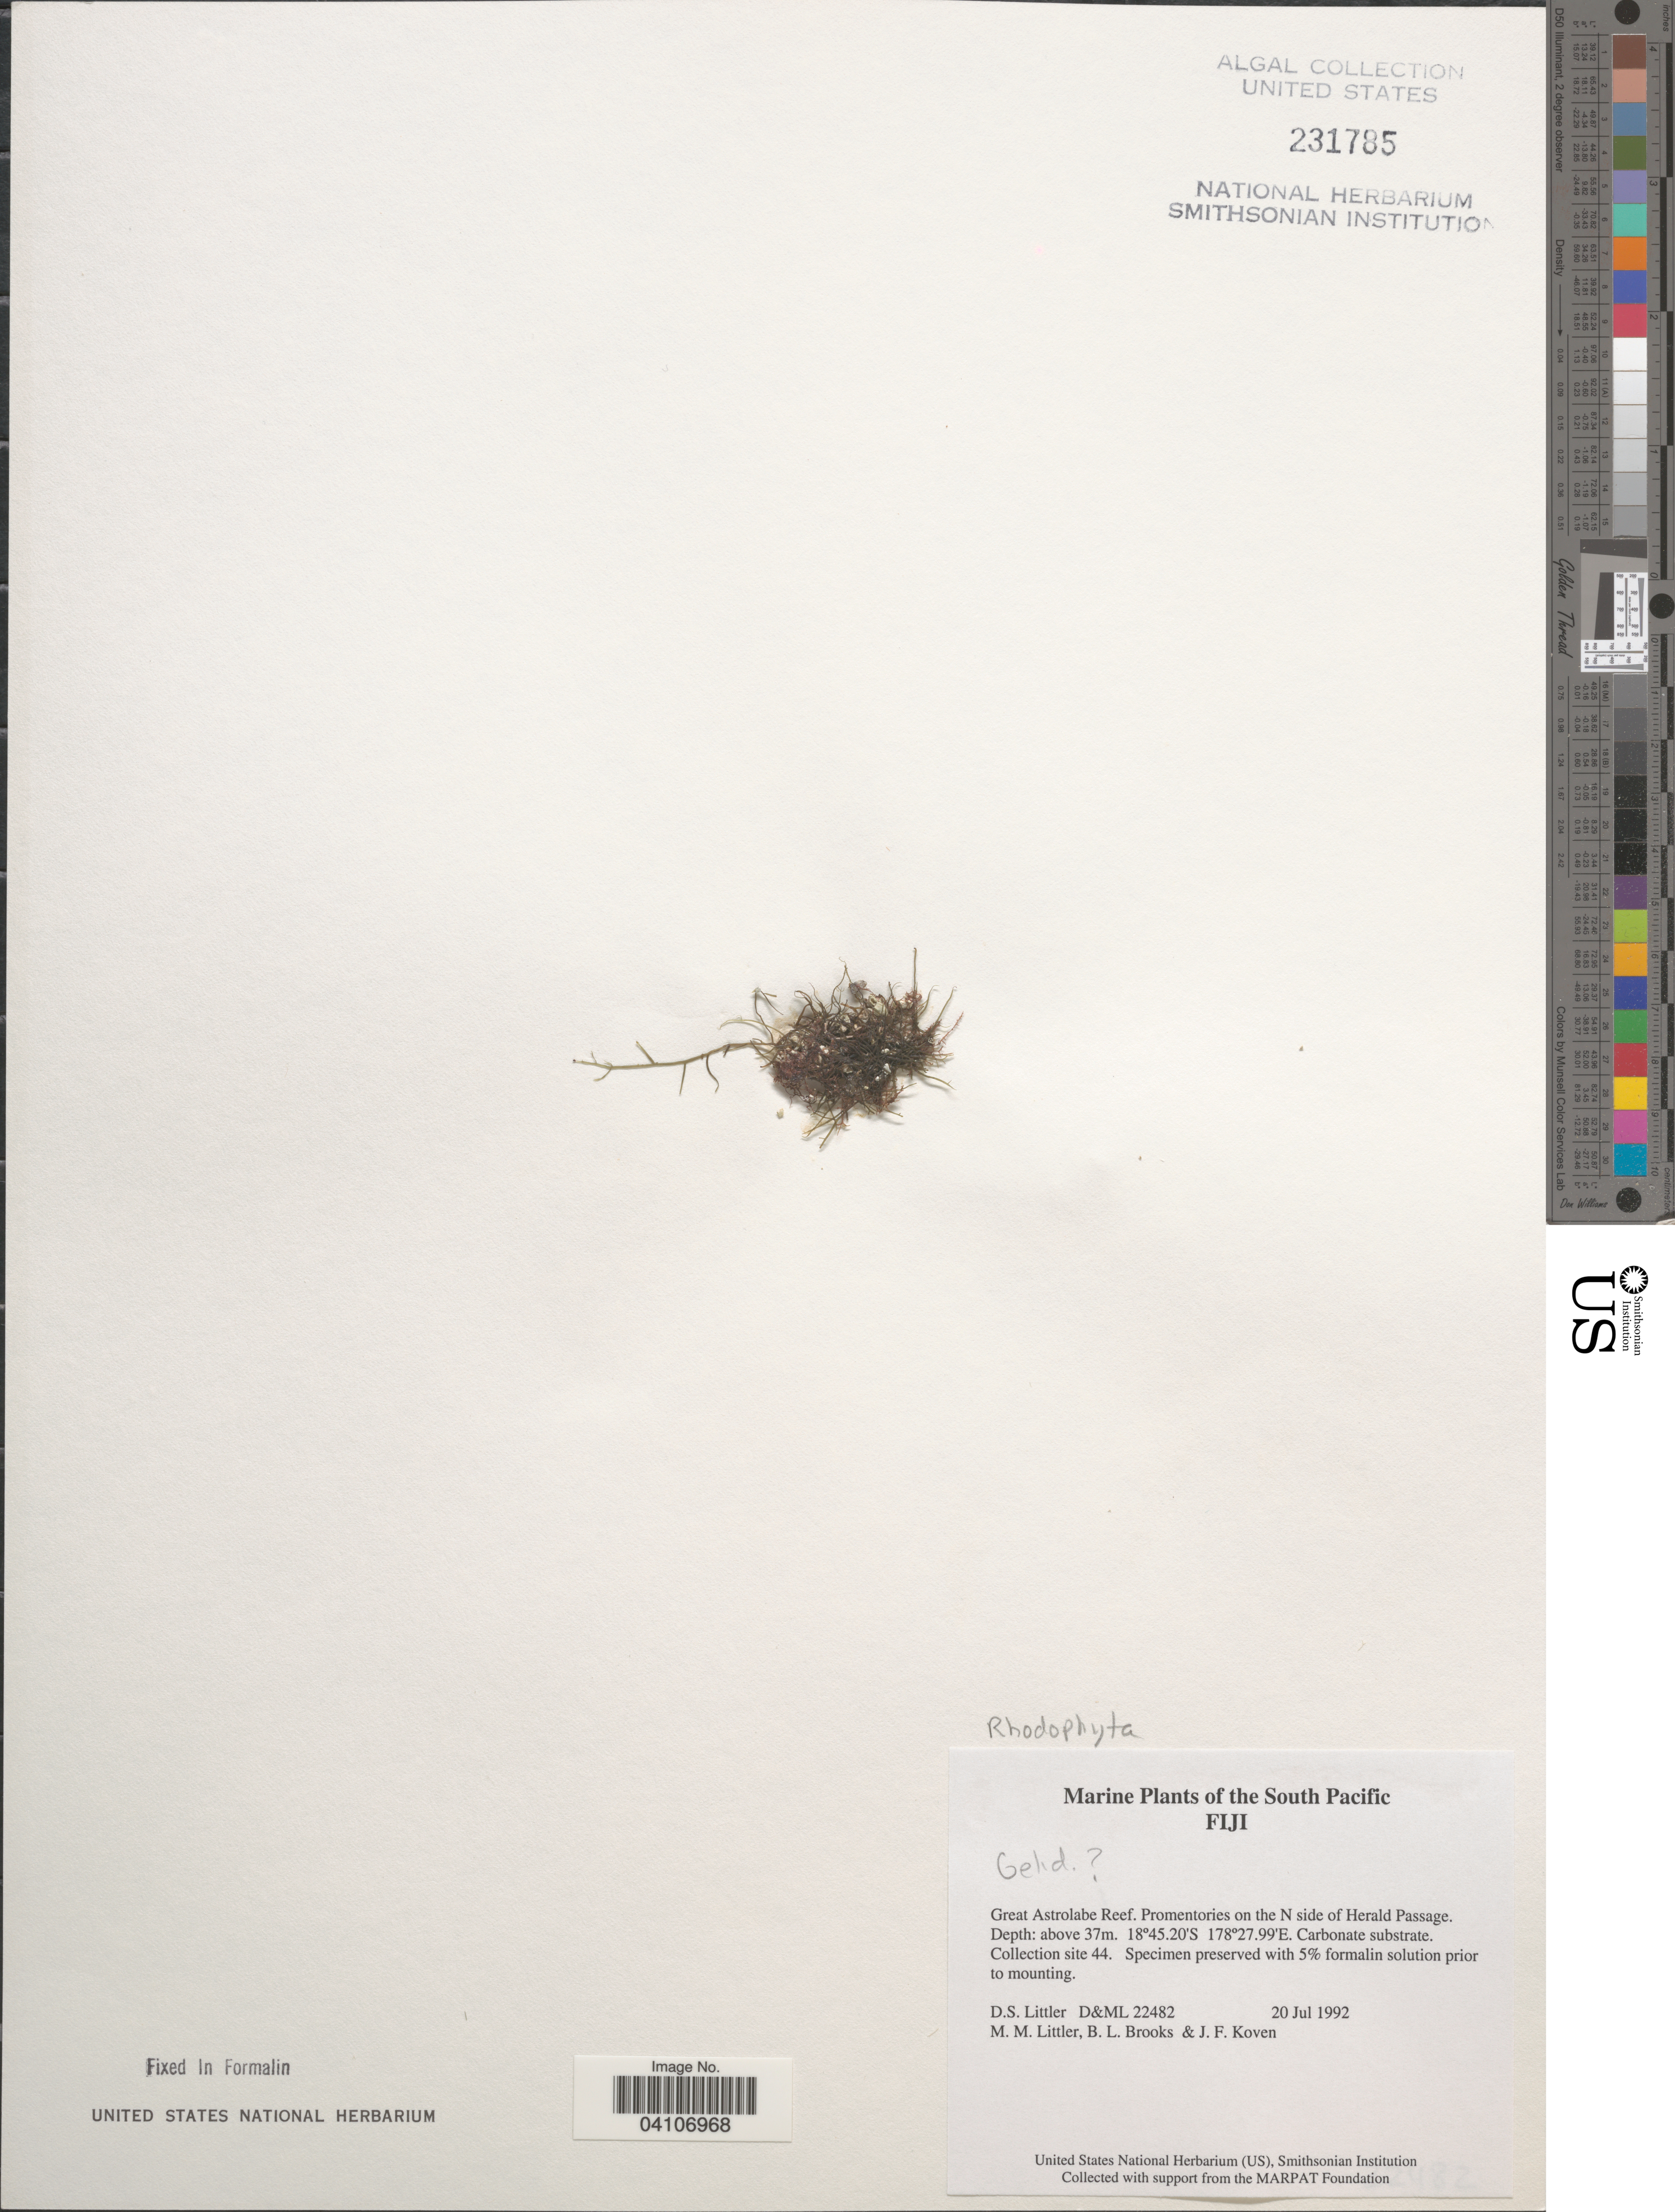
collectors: D. S. Littler, B. Brooks & J. Koven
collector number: D&ML22482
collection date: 1992-07-20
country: Fiji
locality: Great Astrolabe Reef. Promentories on the N side of Herald Passage. Collection site 44.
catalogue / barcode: US 231785